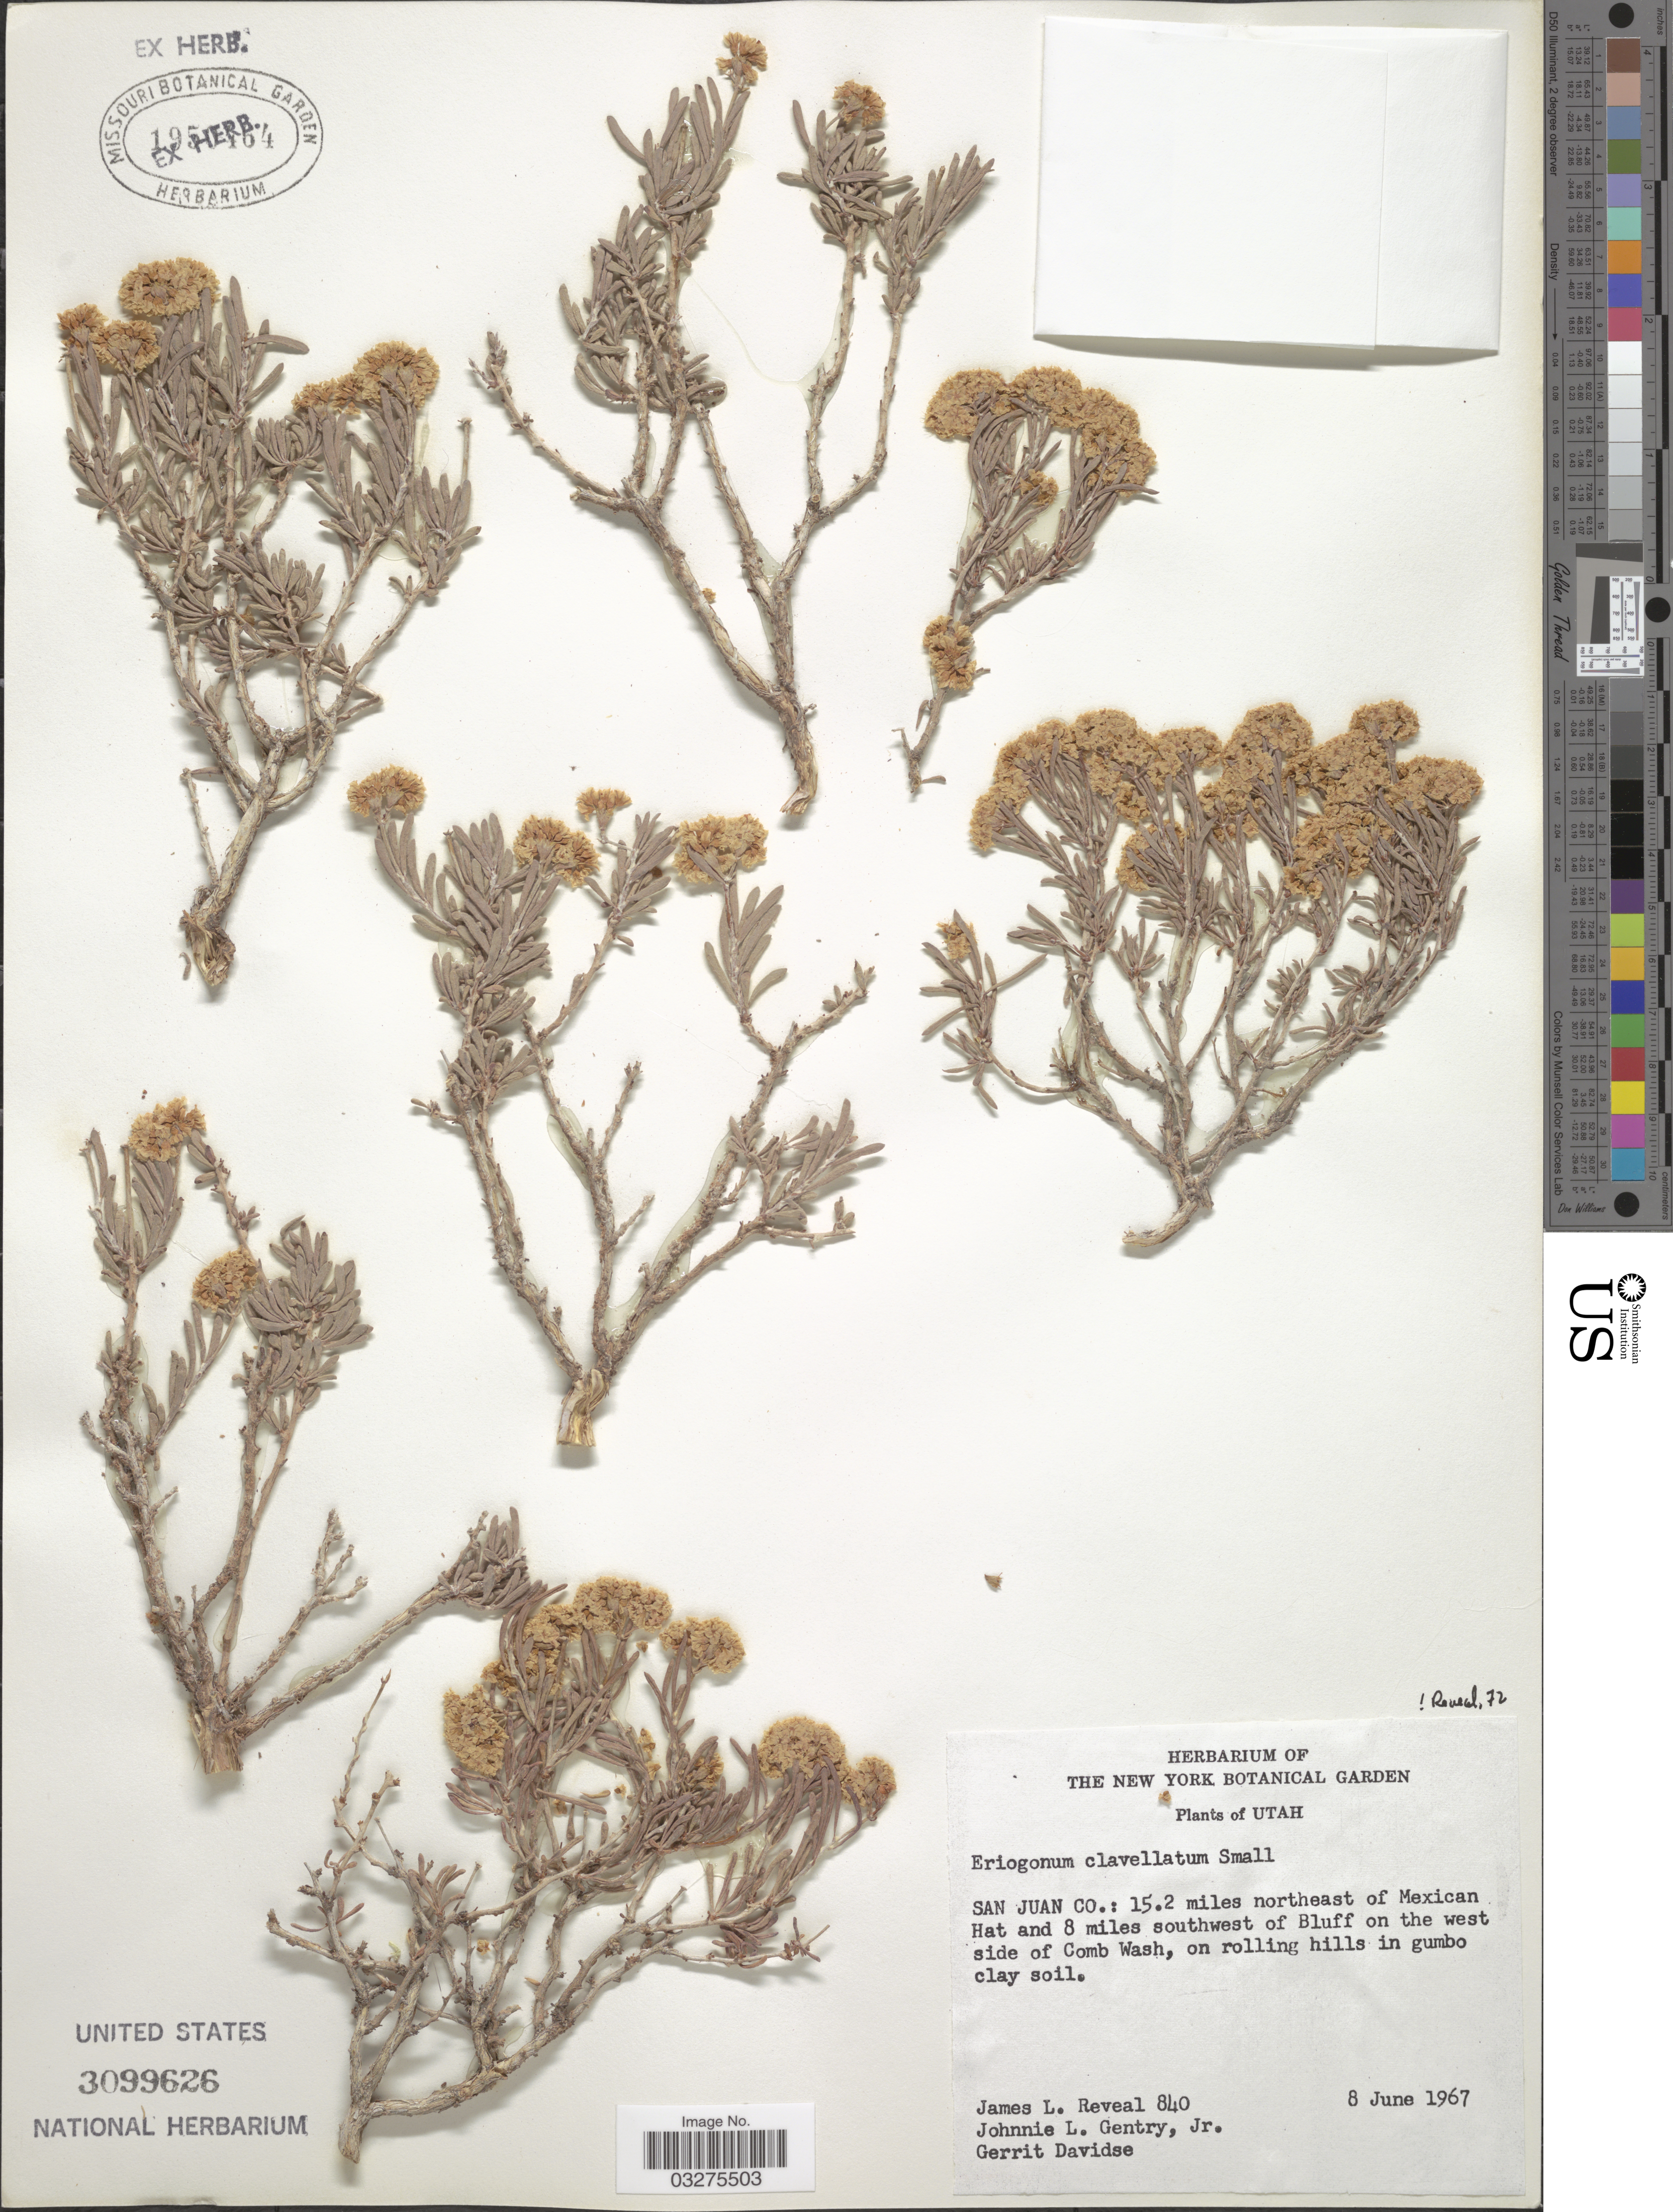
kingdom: Plantae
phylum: Tracheophyta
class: Magnoliopsida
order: Caryophyllales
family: Polygonaceae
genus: Eriogonum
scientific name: Eriogonum clavellatum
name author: Small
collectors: J. L. Reveal, J. L. Gentry & G. Davidse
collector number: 840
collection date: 1967-06-08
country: United States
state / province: Utah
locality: San Juan Co.: 15.2 miles northeast of Mexican Hat and 8 miles southwest of Bluff on the west side of Comb Wash.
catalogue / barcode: US 3099626